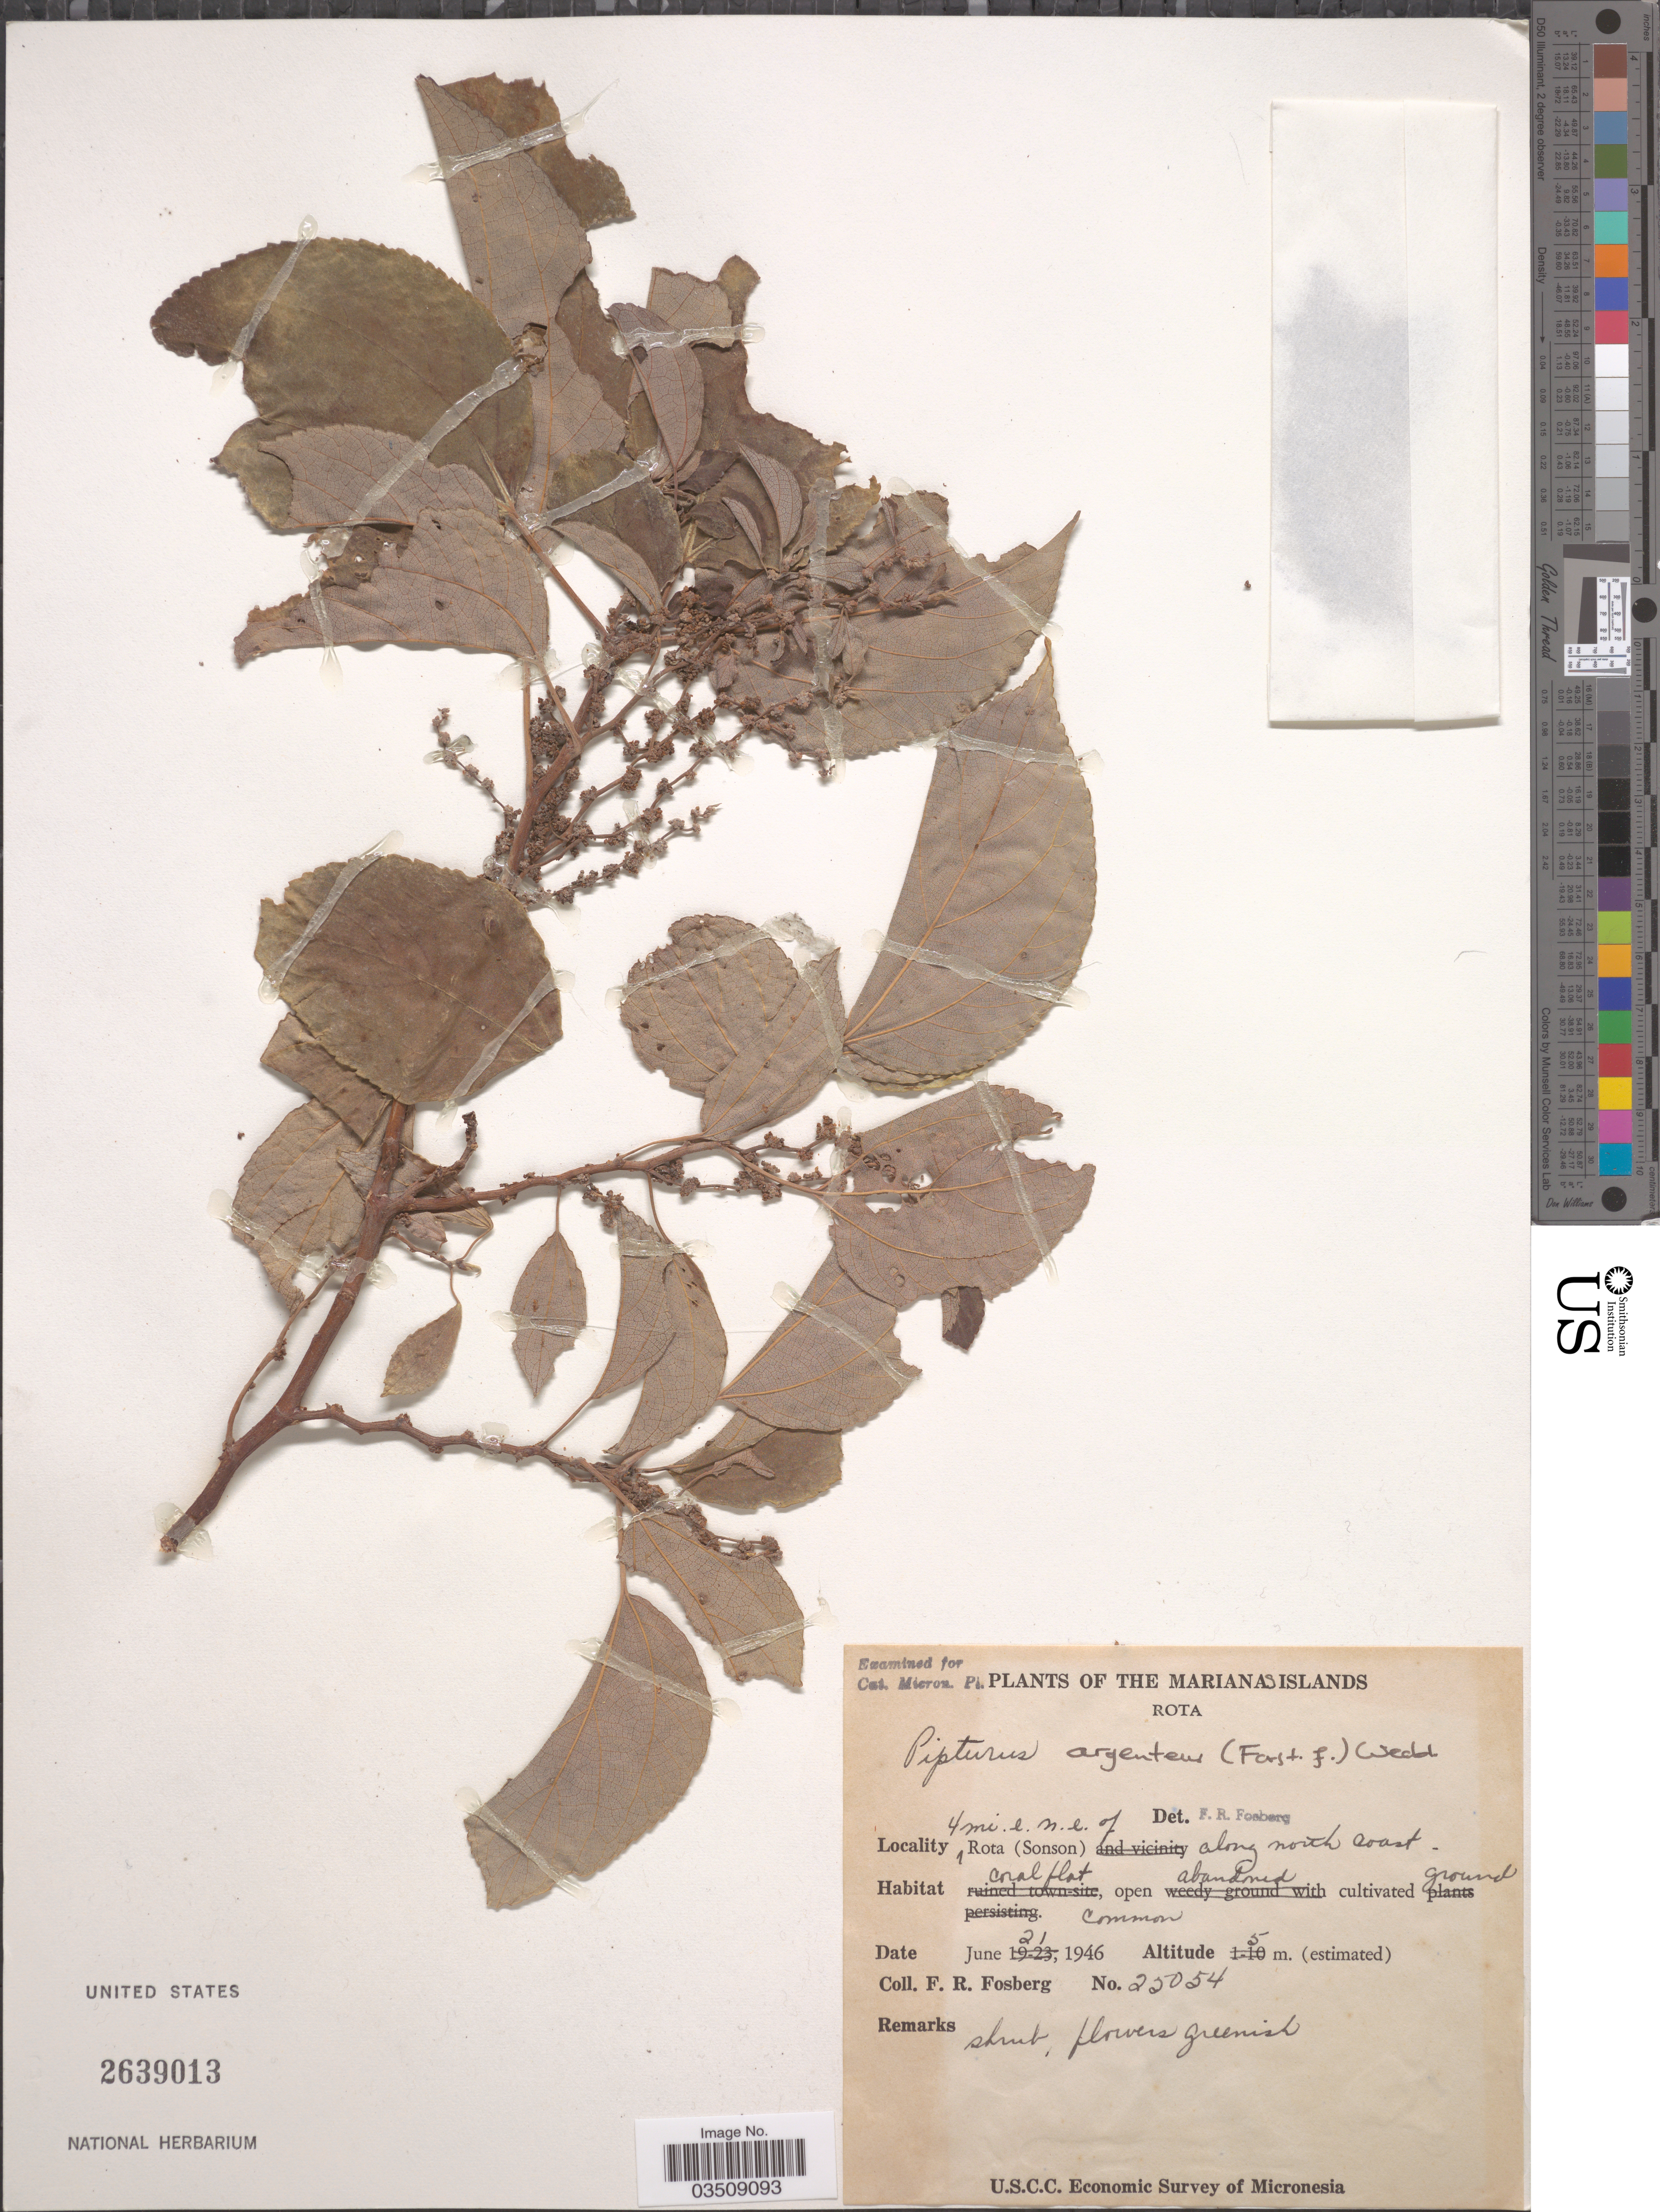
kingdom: Plantae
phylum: Tracheophyta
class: Magnoliopsida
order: Rosales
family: Urticaceae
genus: Pipturus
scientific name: Pipturus argenteus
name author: (G. Forst.) Wedd.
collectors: F. R. Fosberg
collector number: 25054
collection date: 1946-06-21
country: Northern Mariana Islands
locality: Marianas Islands. Rota. 4 mi. e. n. e. of Rota (Sonson). Along North Coast.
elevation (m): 5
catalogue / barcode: US 2639013